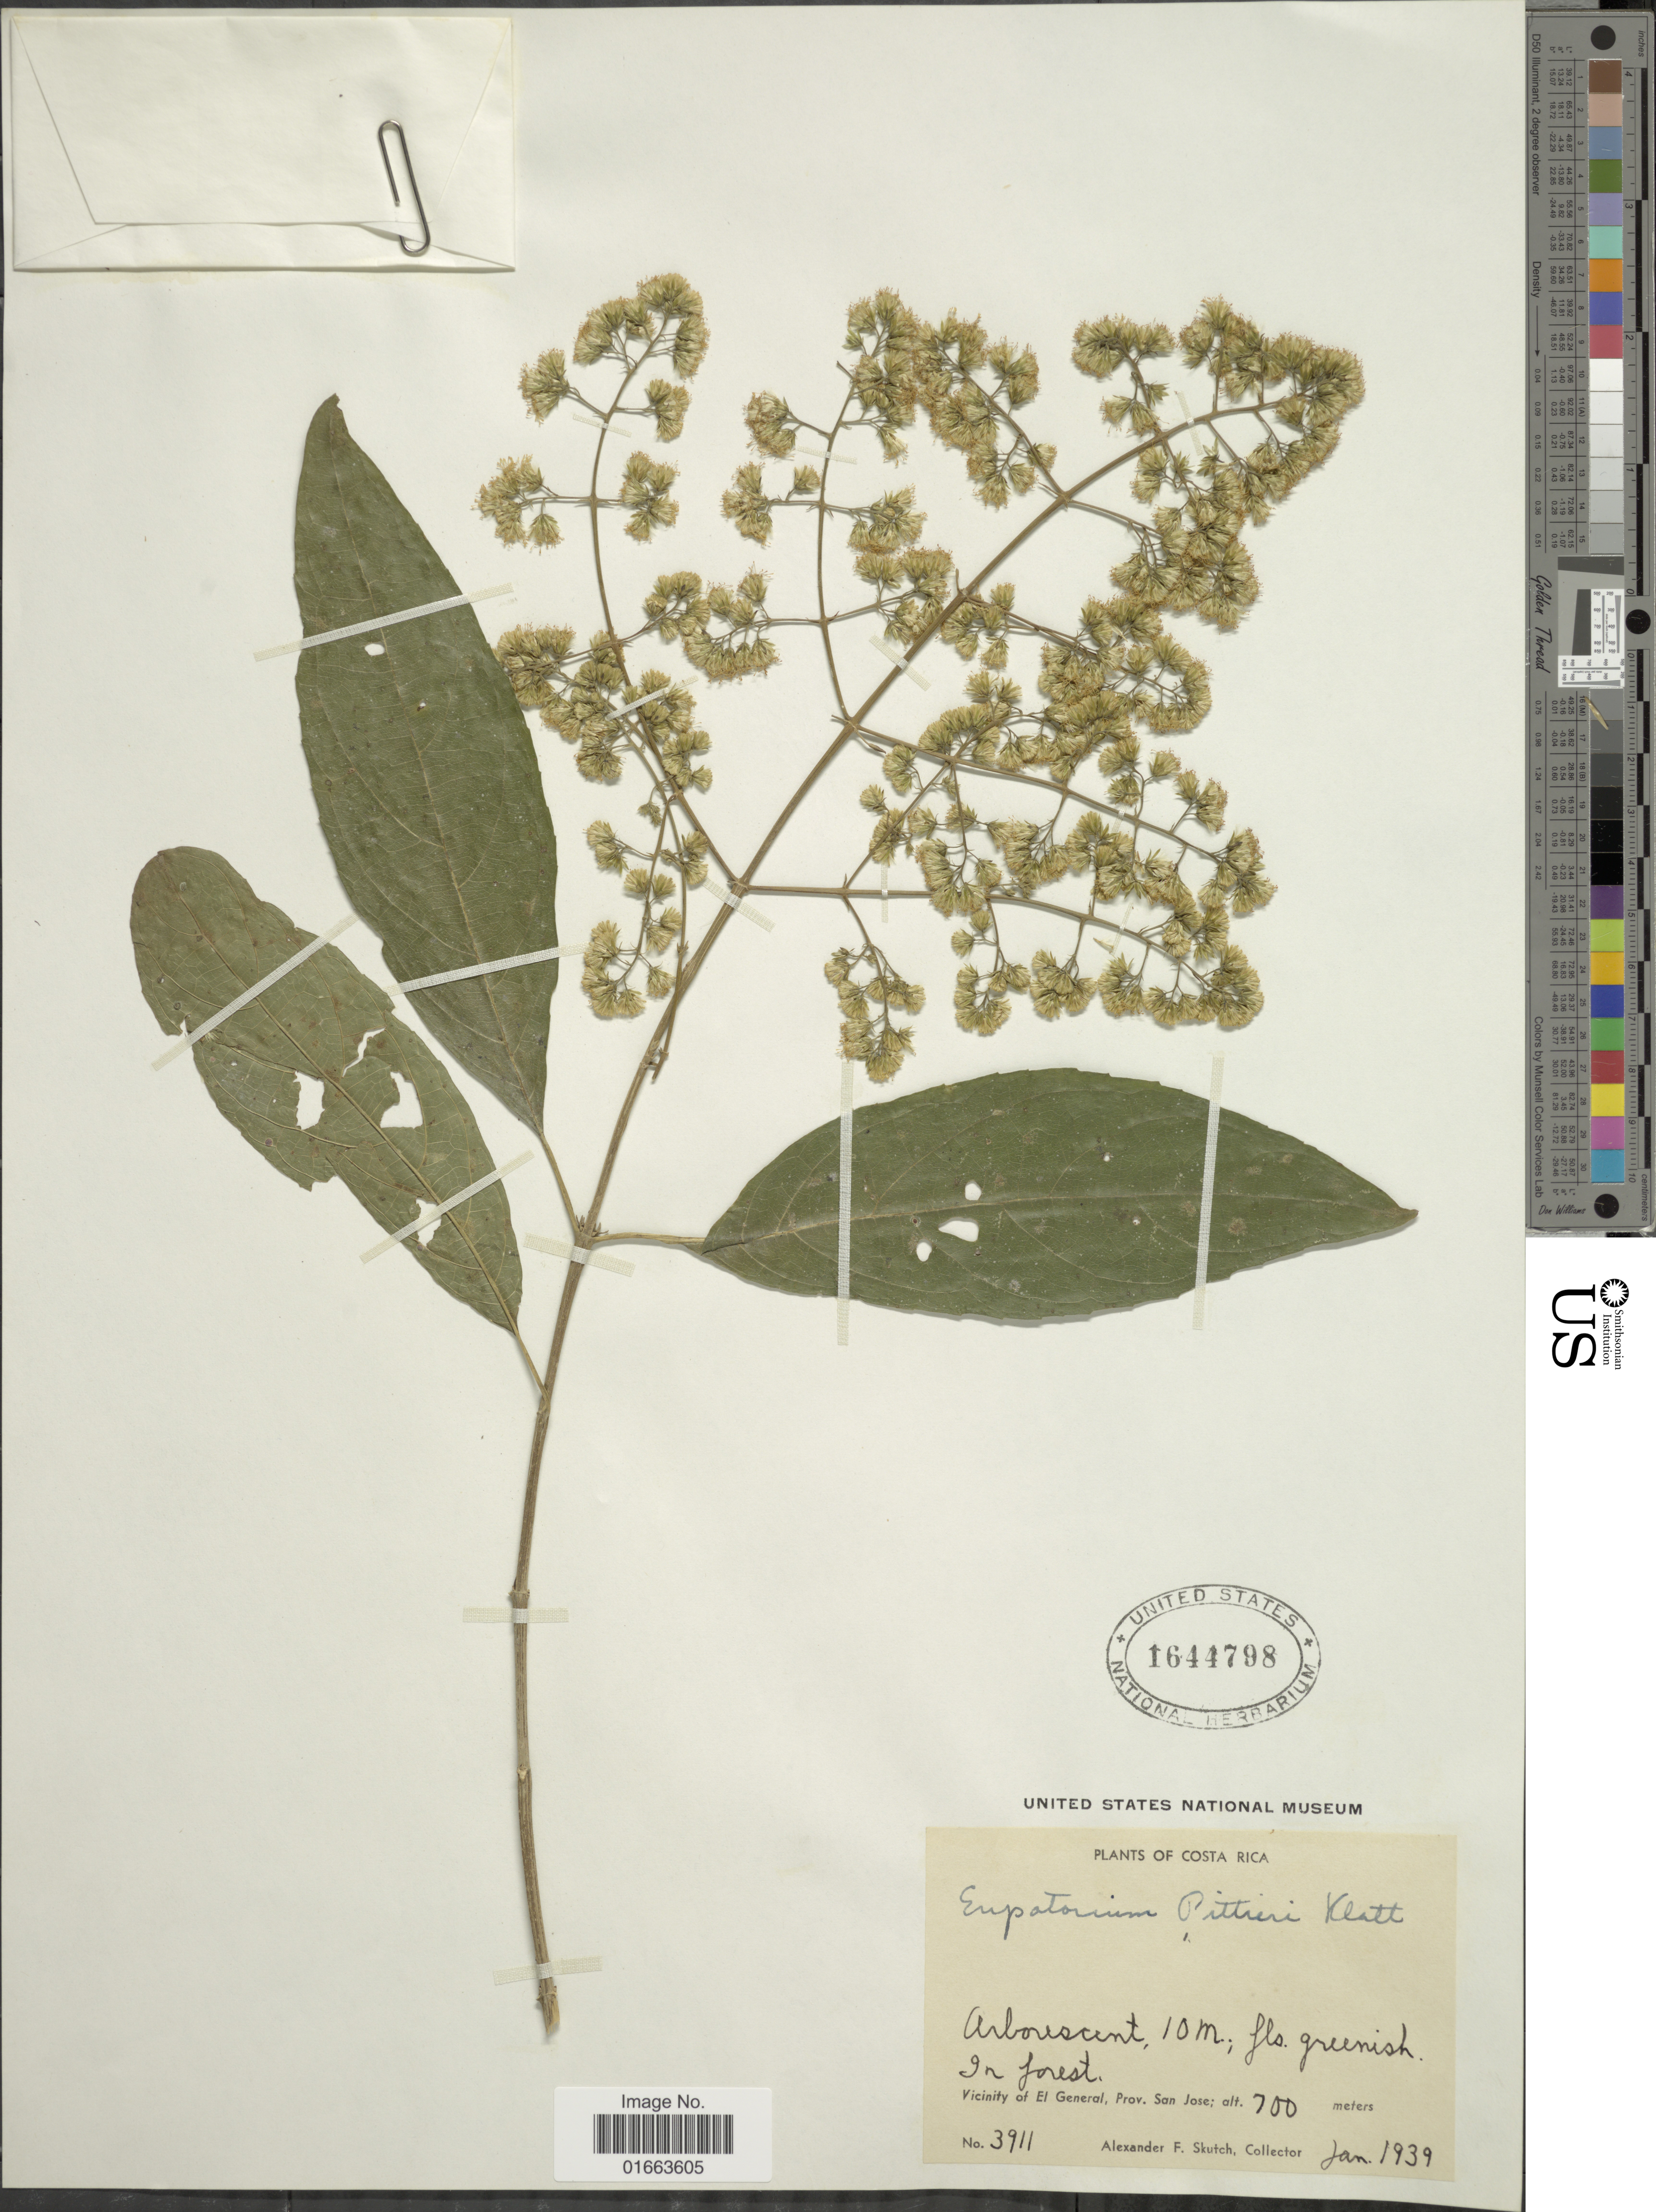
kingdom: Plantae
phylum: Tracheophyta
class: Magnoliopsida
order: Asterales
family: Asteraceae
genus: Koanophyllon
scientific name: Koanophyllon wetmorei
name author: (B.L. Rob.) R.M. King & H. Rob.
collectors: A. F. Skutch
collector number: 3911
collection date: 1939-01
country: Costa Rica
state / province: San José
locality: In forest, Vicinity of El General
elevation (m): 700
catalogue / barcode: US 1644798